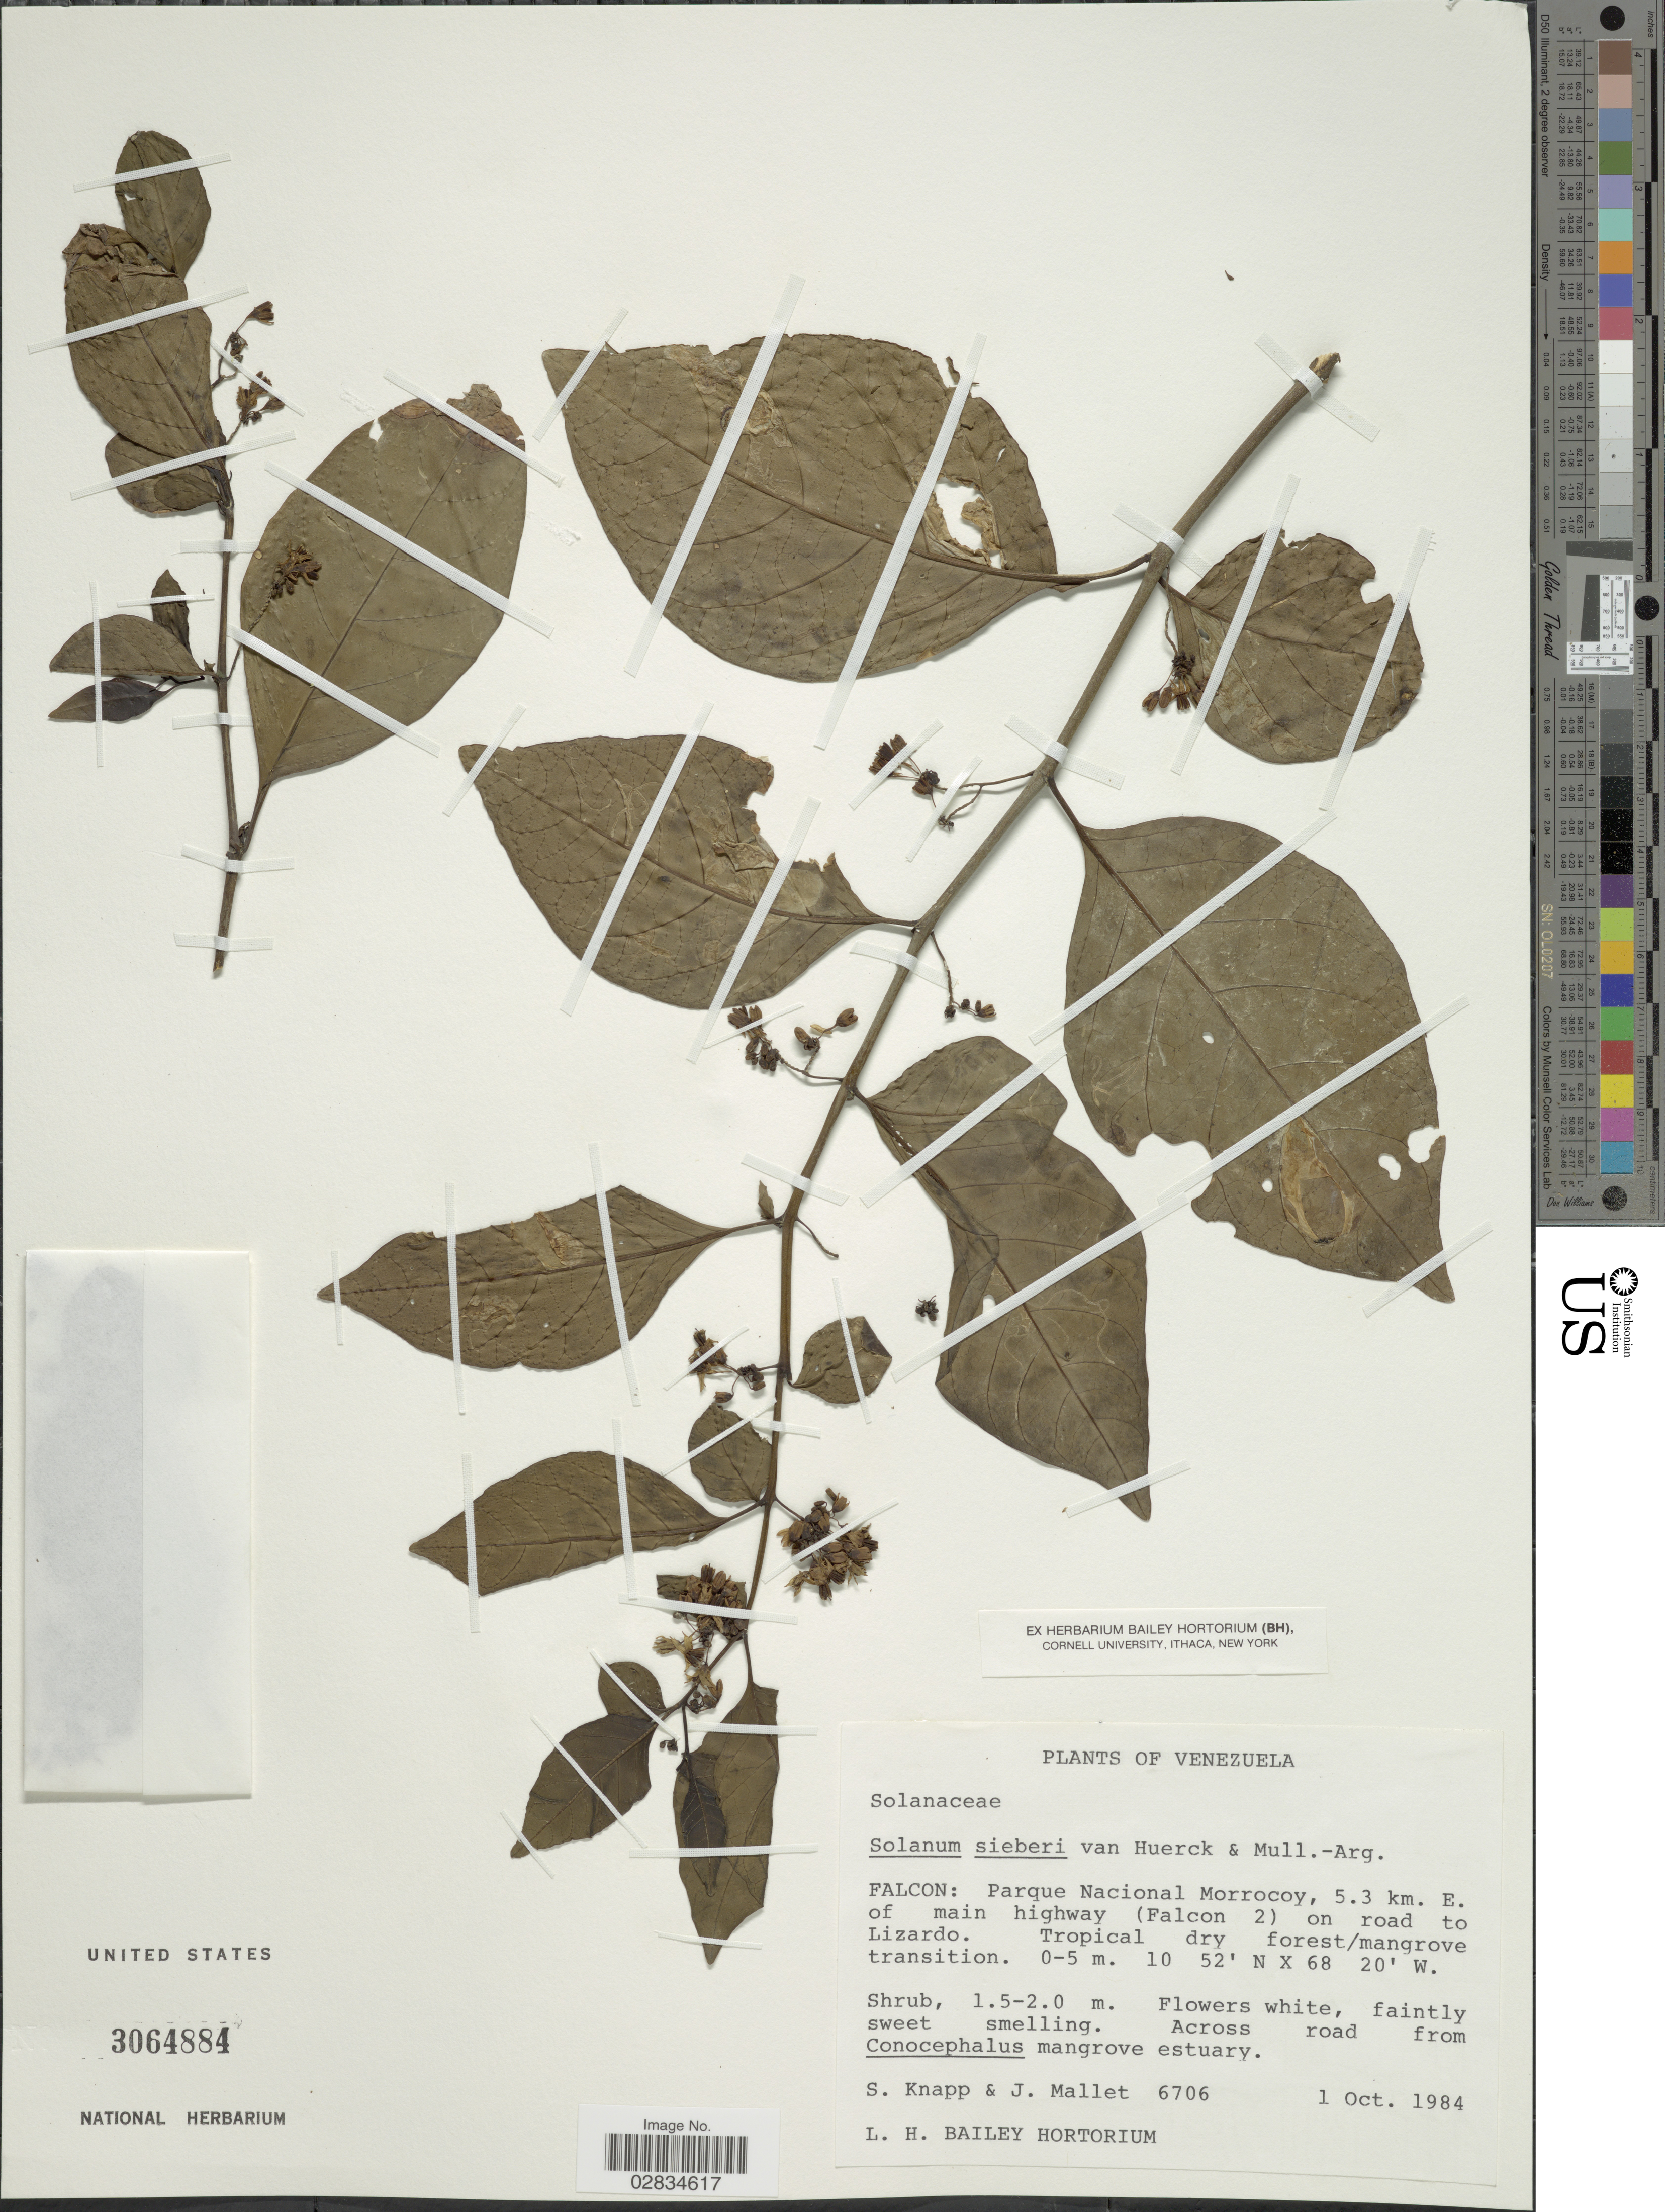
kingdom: Plantae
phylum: Tracheophyta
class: Magnoliopsida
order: Solanales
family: Solanaceae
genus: Solanum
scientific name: Solanum sieberi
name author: Van Heurck & Müll. Arg.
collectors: S. Knapp & J. Mallet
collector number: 6706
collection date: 1984-10-01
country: Venezuela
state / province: Falcón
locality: Falcon: Parque Nacional Morrocoy, 5.3 km. E. of main highway (Falcon 2) on road to Lizardo.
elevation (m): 0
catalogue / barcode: US 3064884